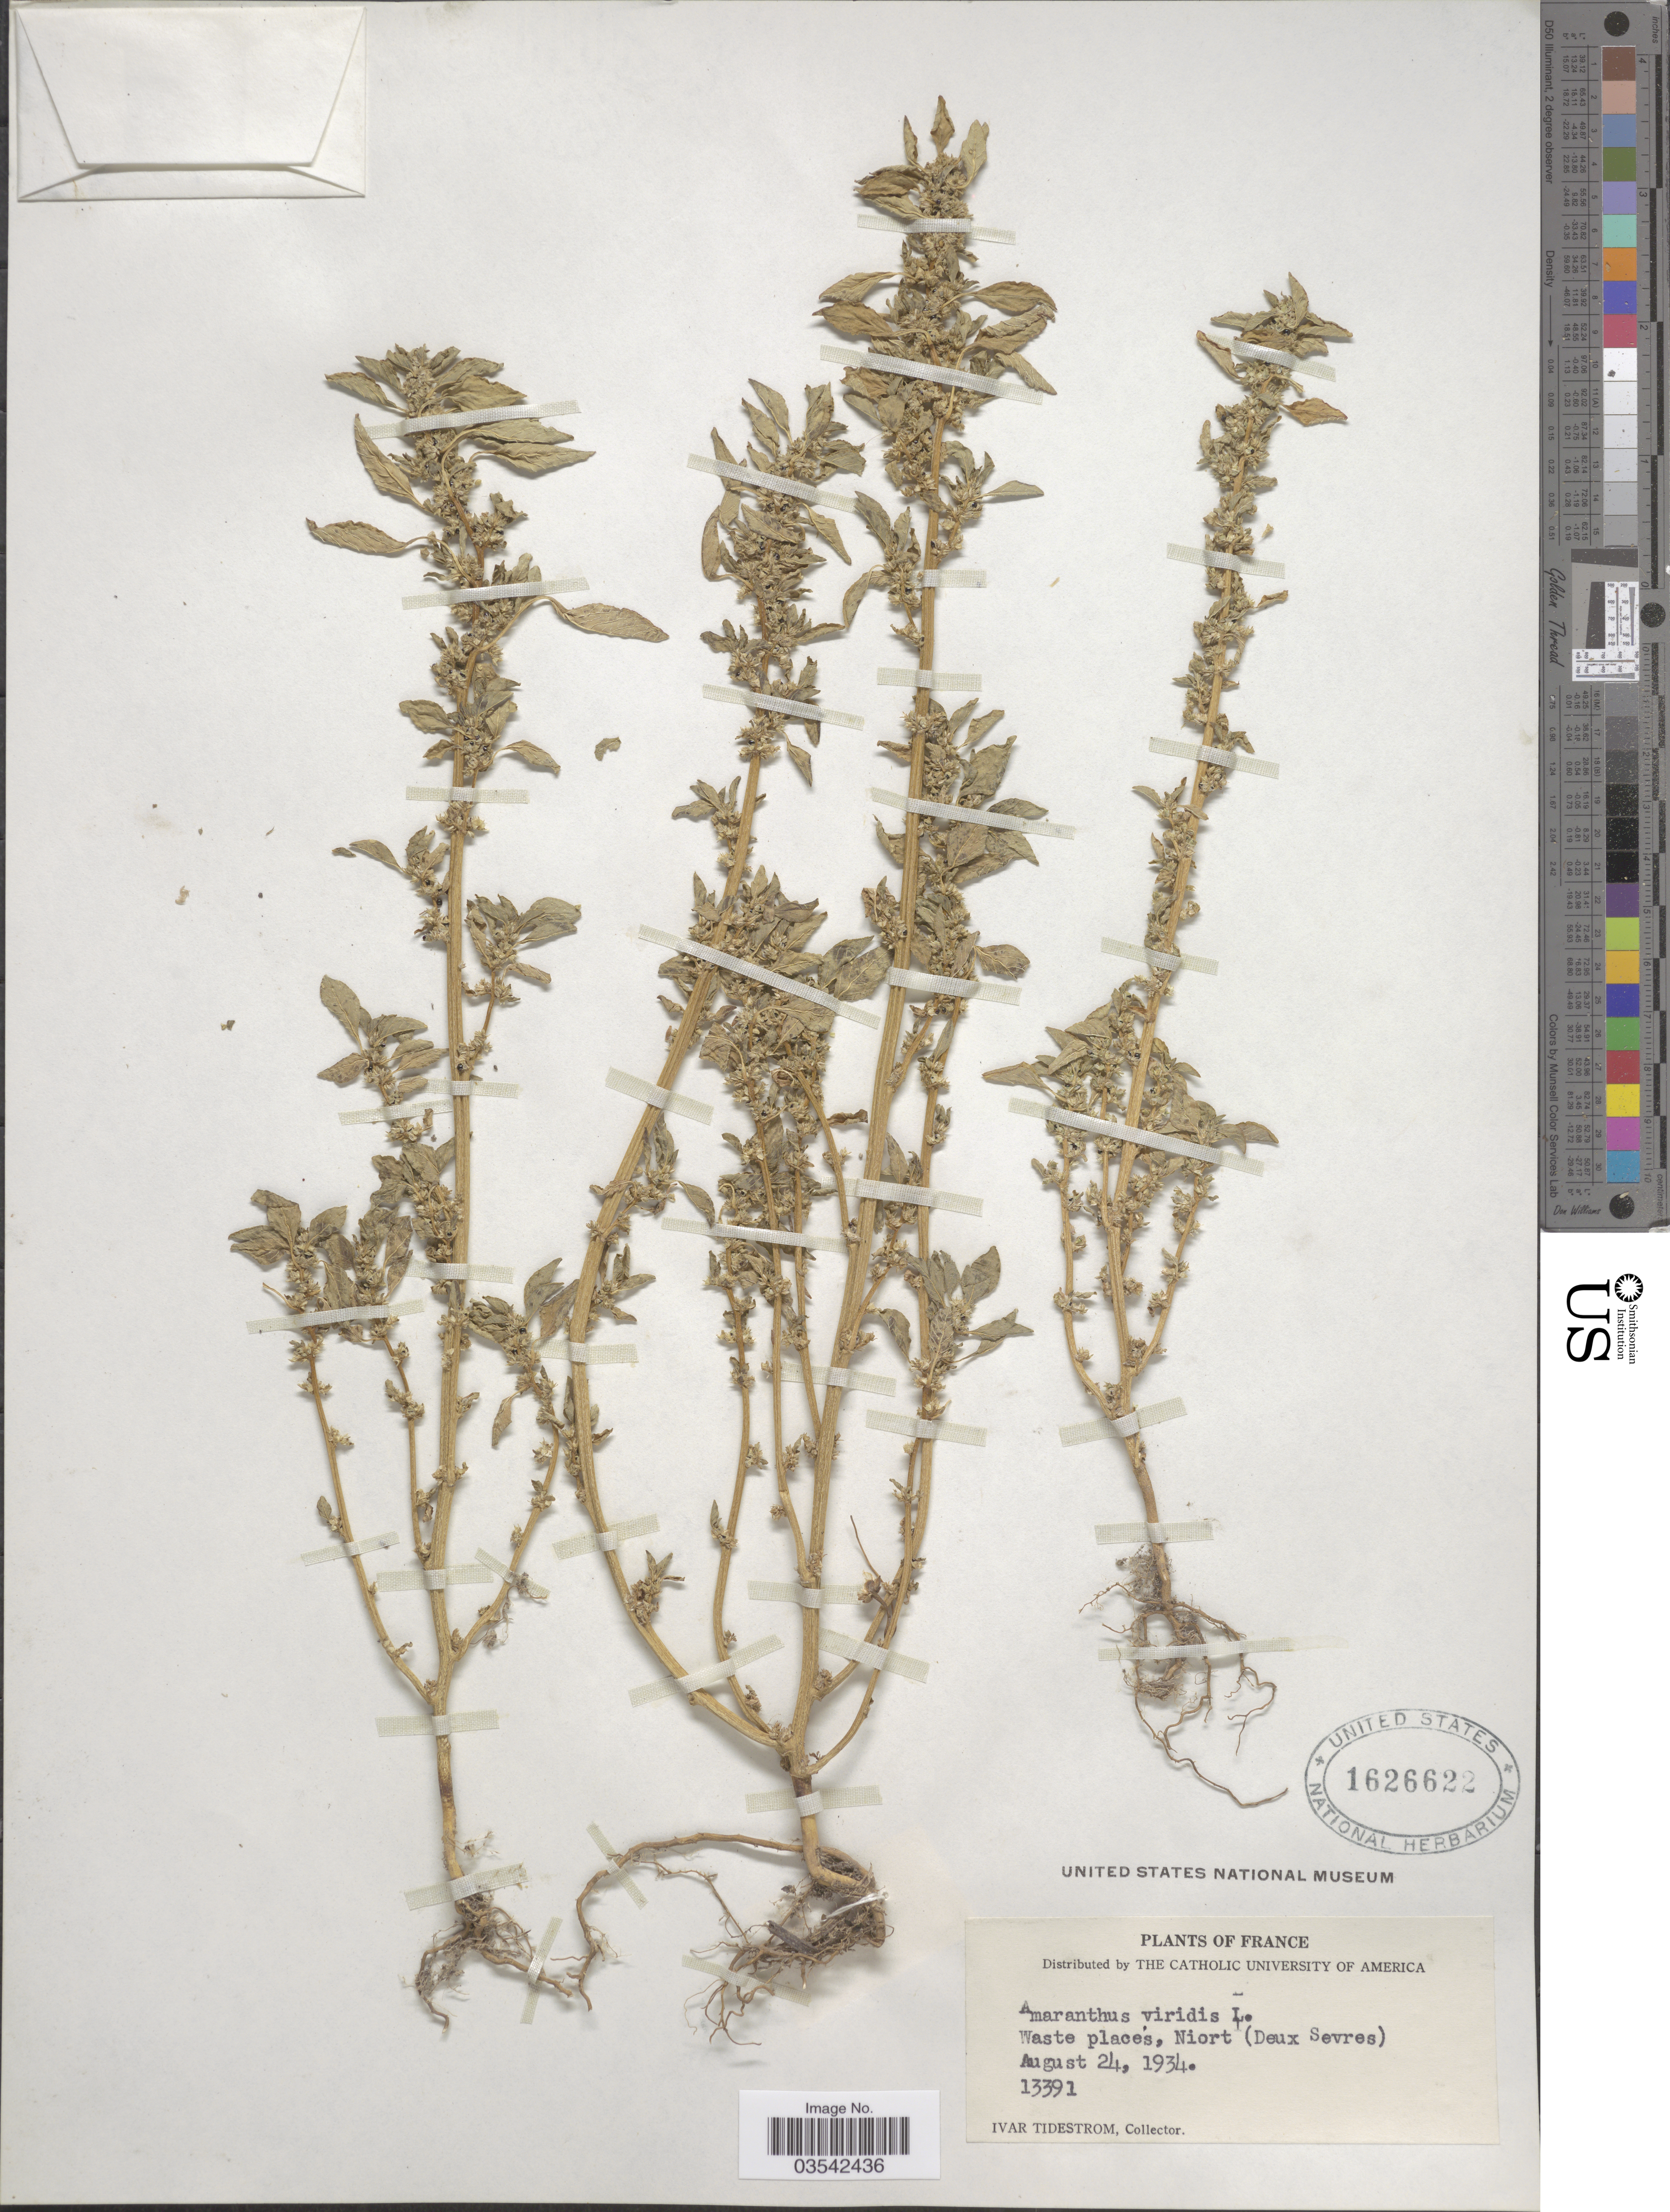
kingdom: Plantae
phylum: Tracheophyta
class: Magnoliopsida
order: Caryophyllales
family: Amaranthaceae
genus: Amaranthus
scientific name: Amaranthus viridis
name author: L.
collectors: I. F. Tidestrom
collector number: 13391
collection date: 1934-08-24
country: France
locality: Niort (Deux Sevres).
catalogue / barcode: US 1626622